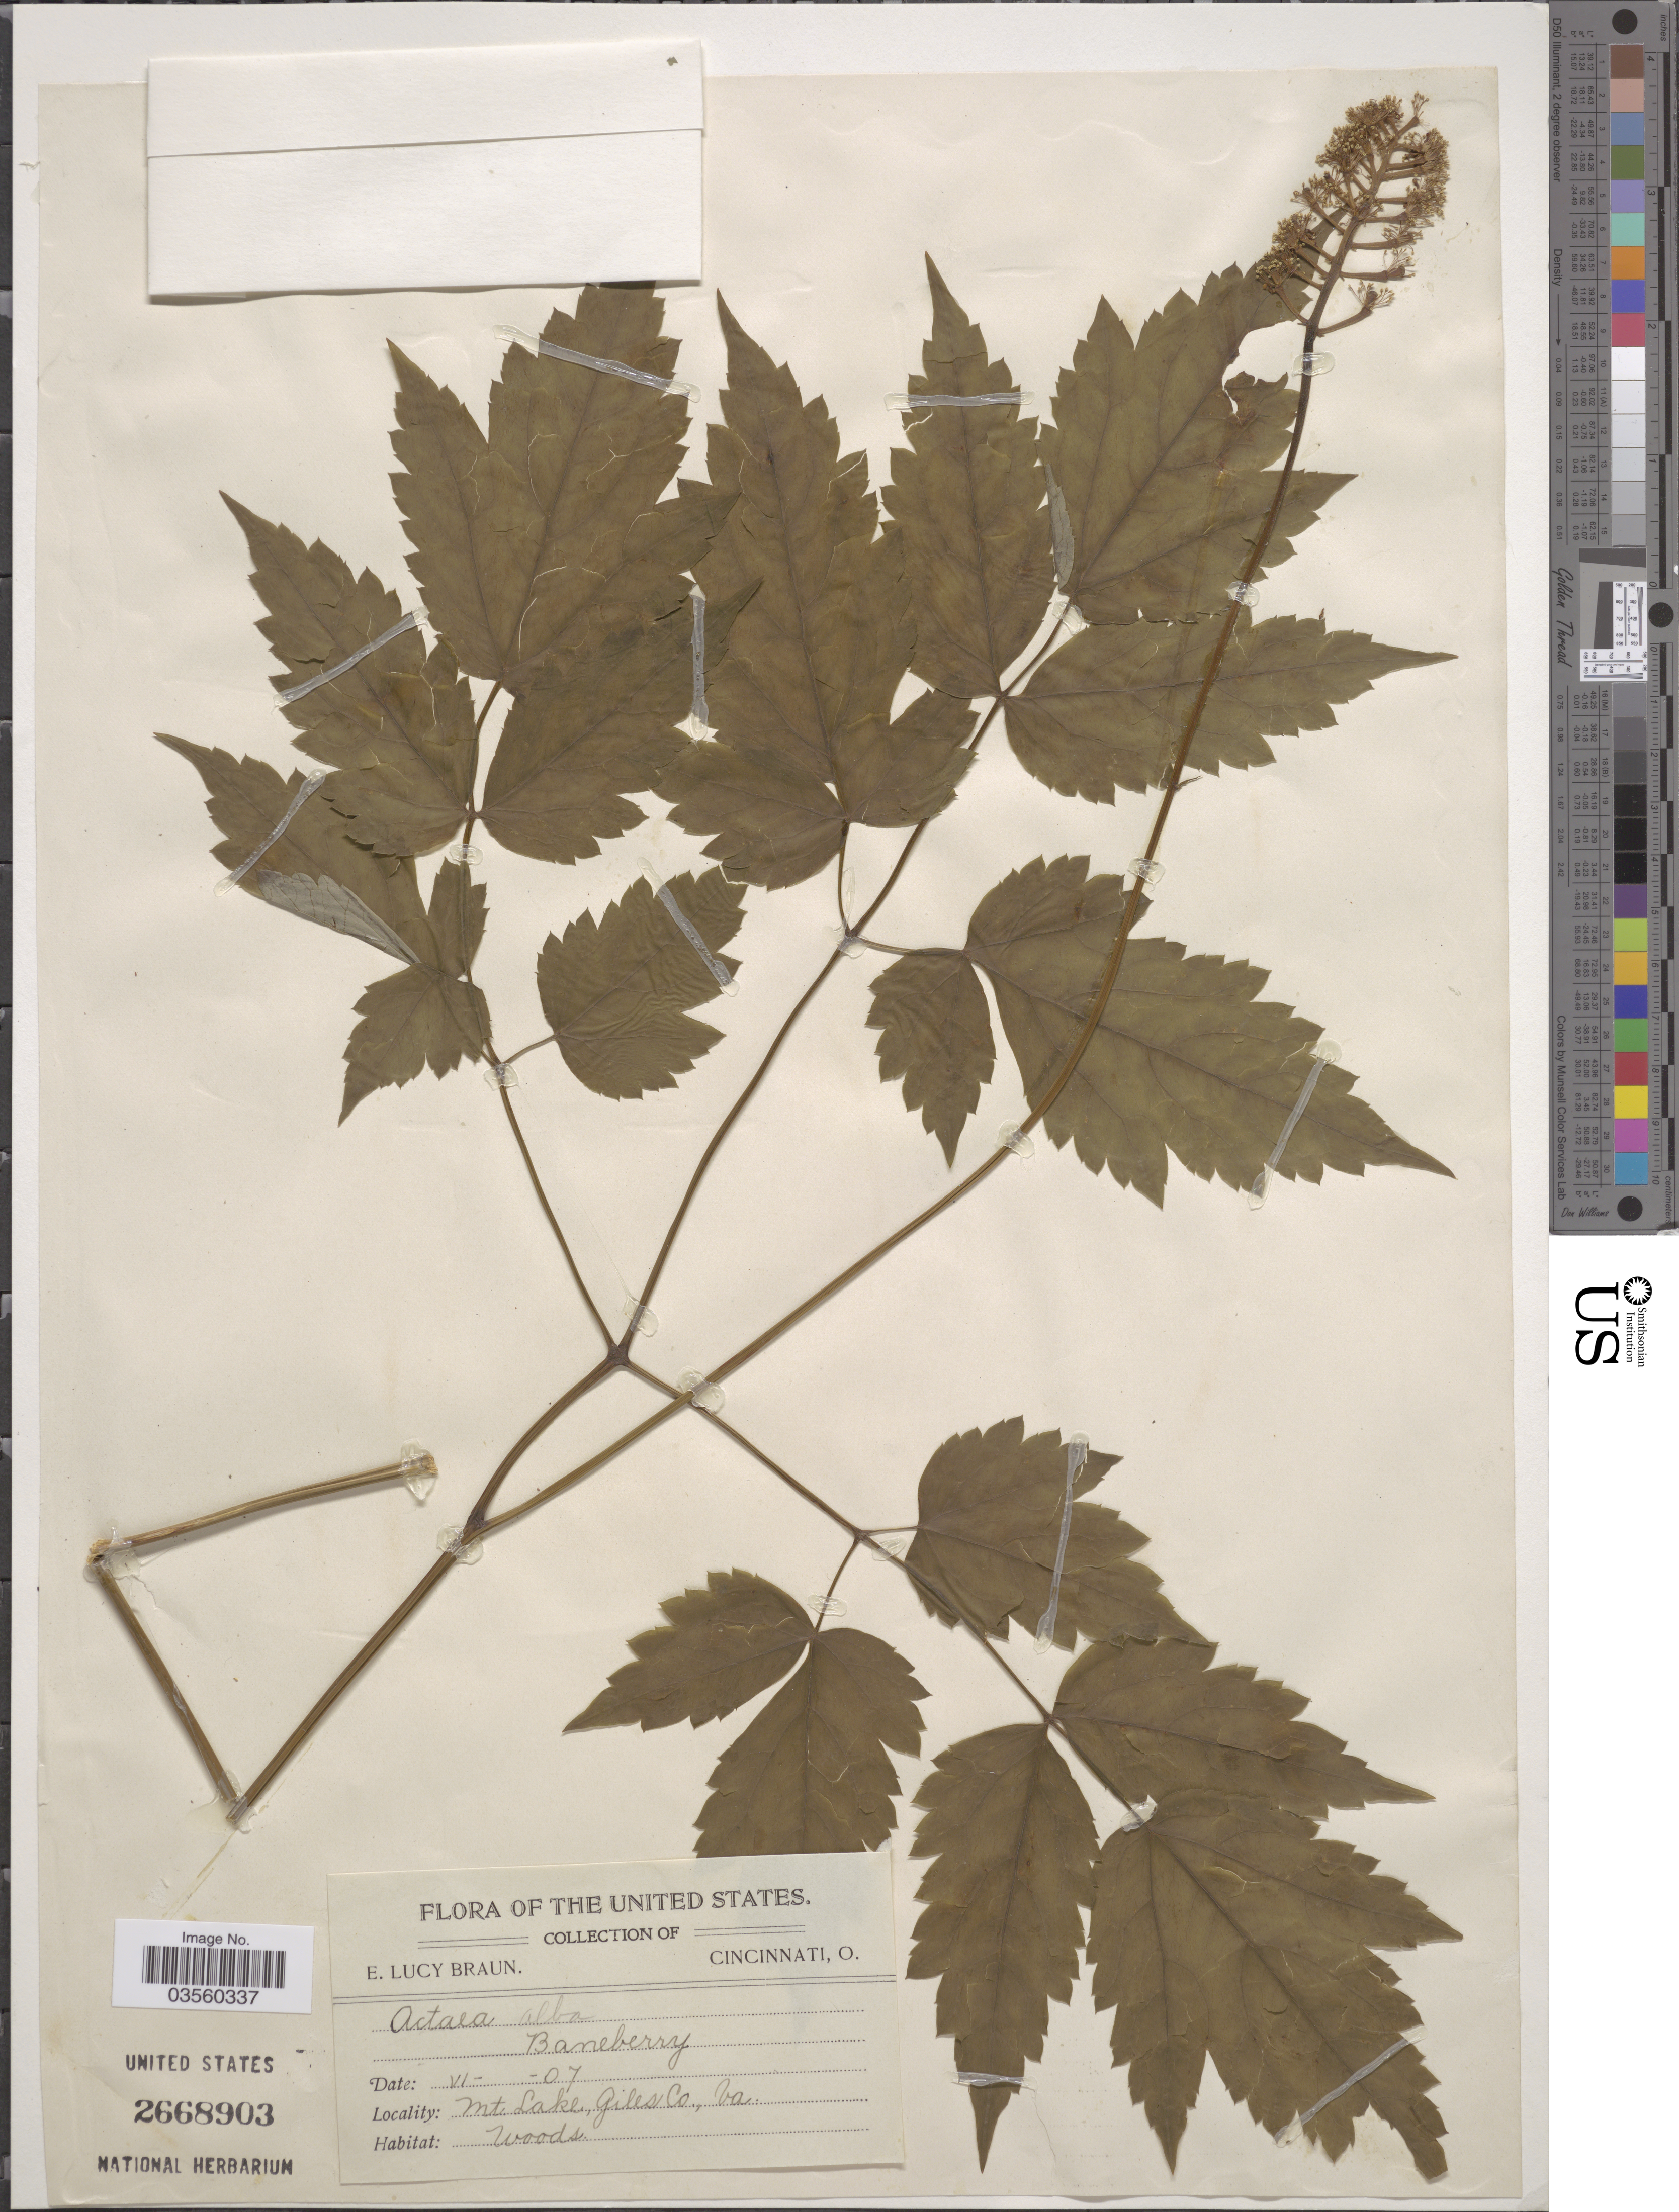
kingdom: Plantae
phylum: Tracheophyta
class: Magnoliopsida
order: Ranunculales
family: Ranunculaceae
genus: Actaea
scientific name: Actaea pachypoda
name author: Elliott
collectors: E. L. Braun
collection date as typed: Transcribed d/m/y: /6/7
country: United States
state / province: Virginia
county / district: Giles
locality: Mt. Lake, Giles Co.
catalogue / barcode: US 2668903